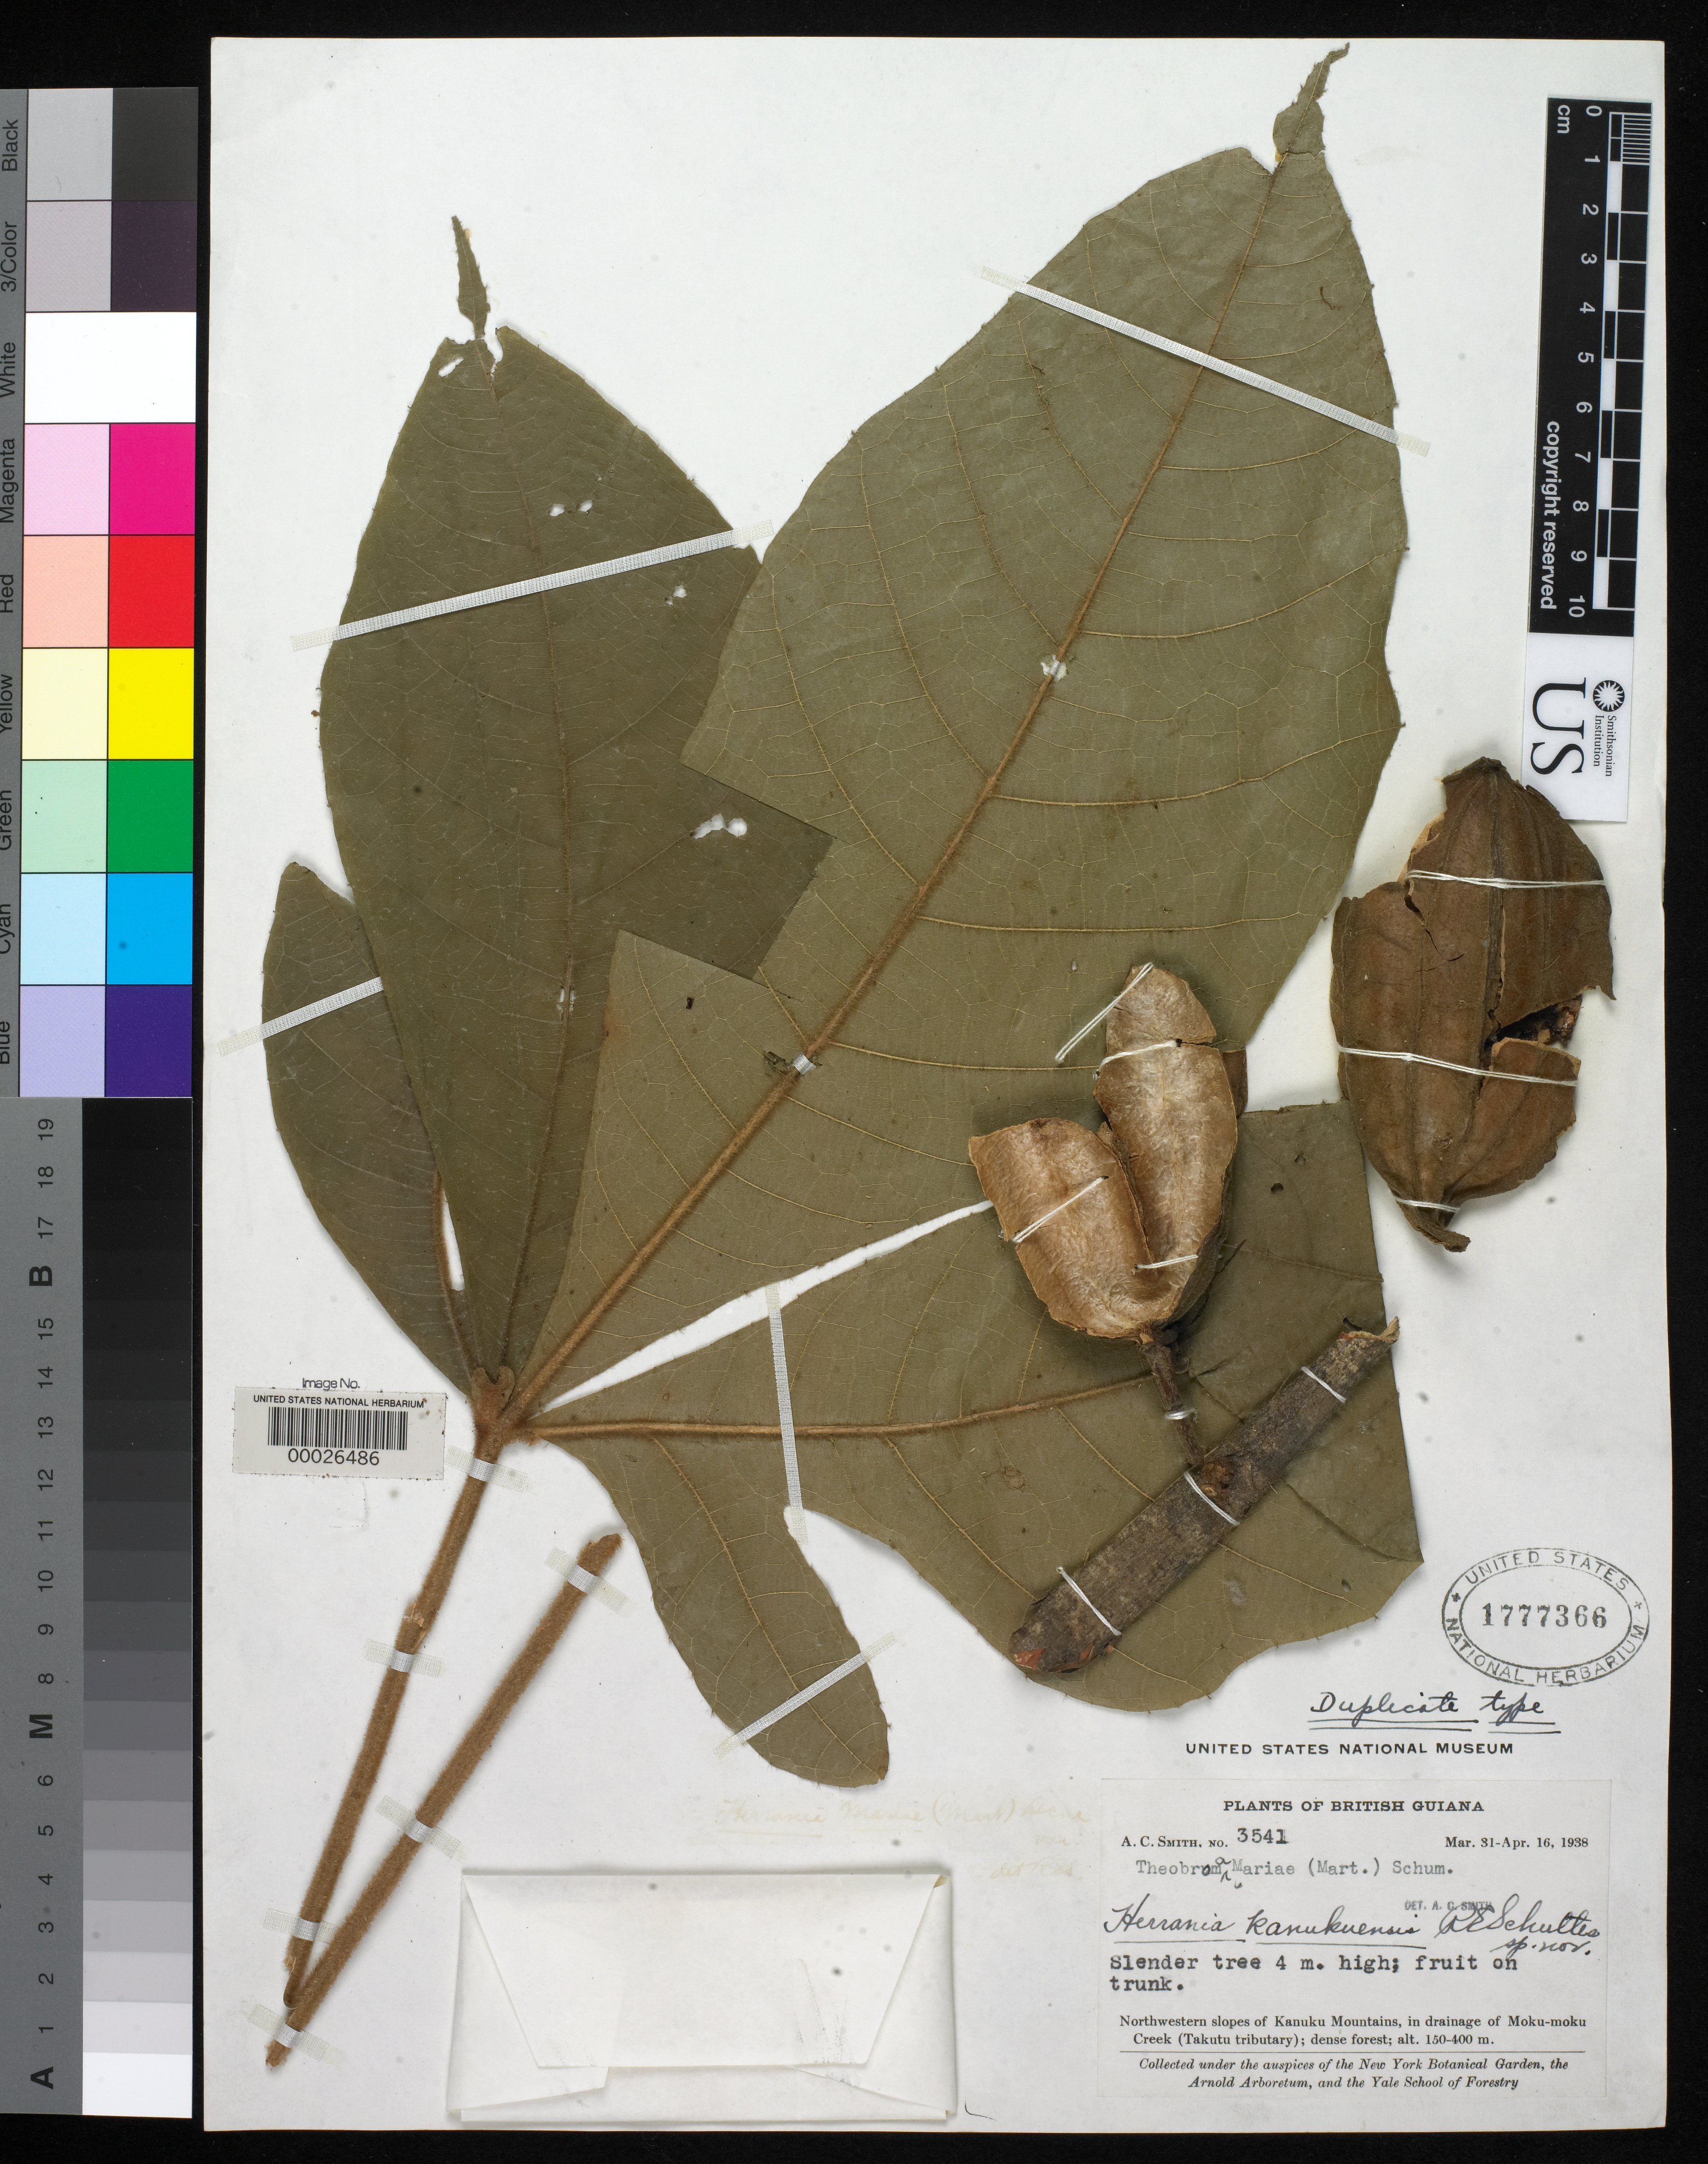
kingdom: Plantae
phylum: Tracheophyta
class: Magnoliopsida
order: Malvales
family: Malvaceae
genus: Herrania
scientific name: Herrania kanukuensis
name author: R.E. Schult.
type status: Isotype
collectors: A. C. Smith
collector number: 3541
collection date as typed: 31 Mar 1938 to 16 Apr 1938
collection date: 1938-03-31/1938-04-16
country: Guyana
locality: NW slopes of Kanuku Mountains, drainage of Moku-Moku Creek, Takutu Tributary.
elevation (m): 150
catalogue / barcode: US 1777366